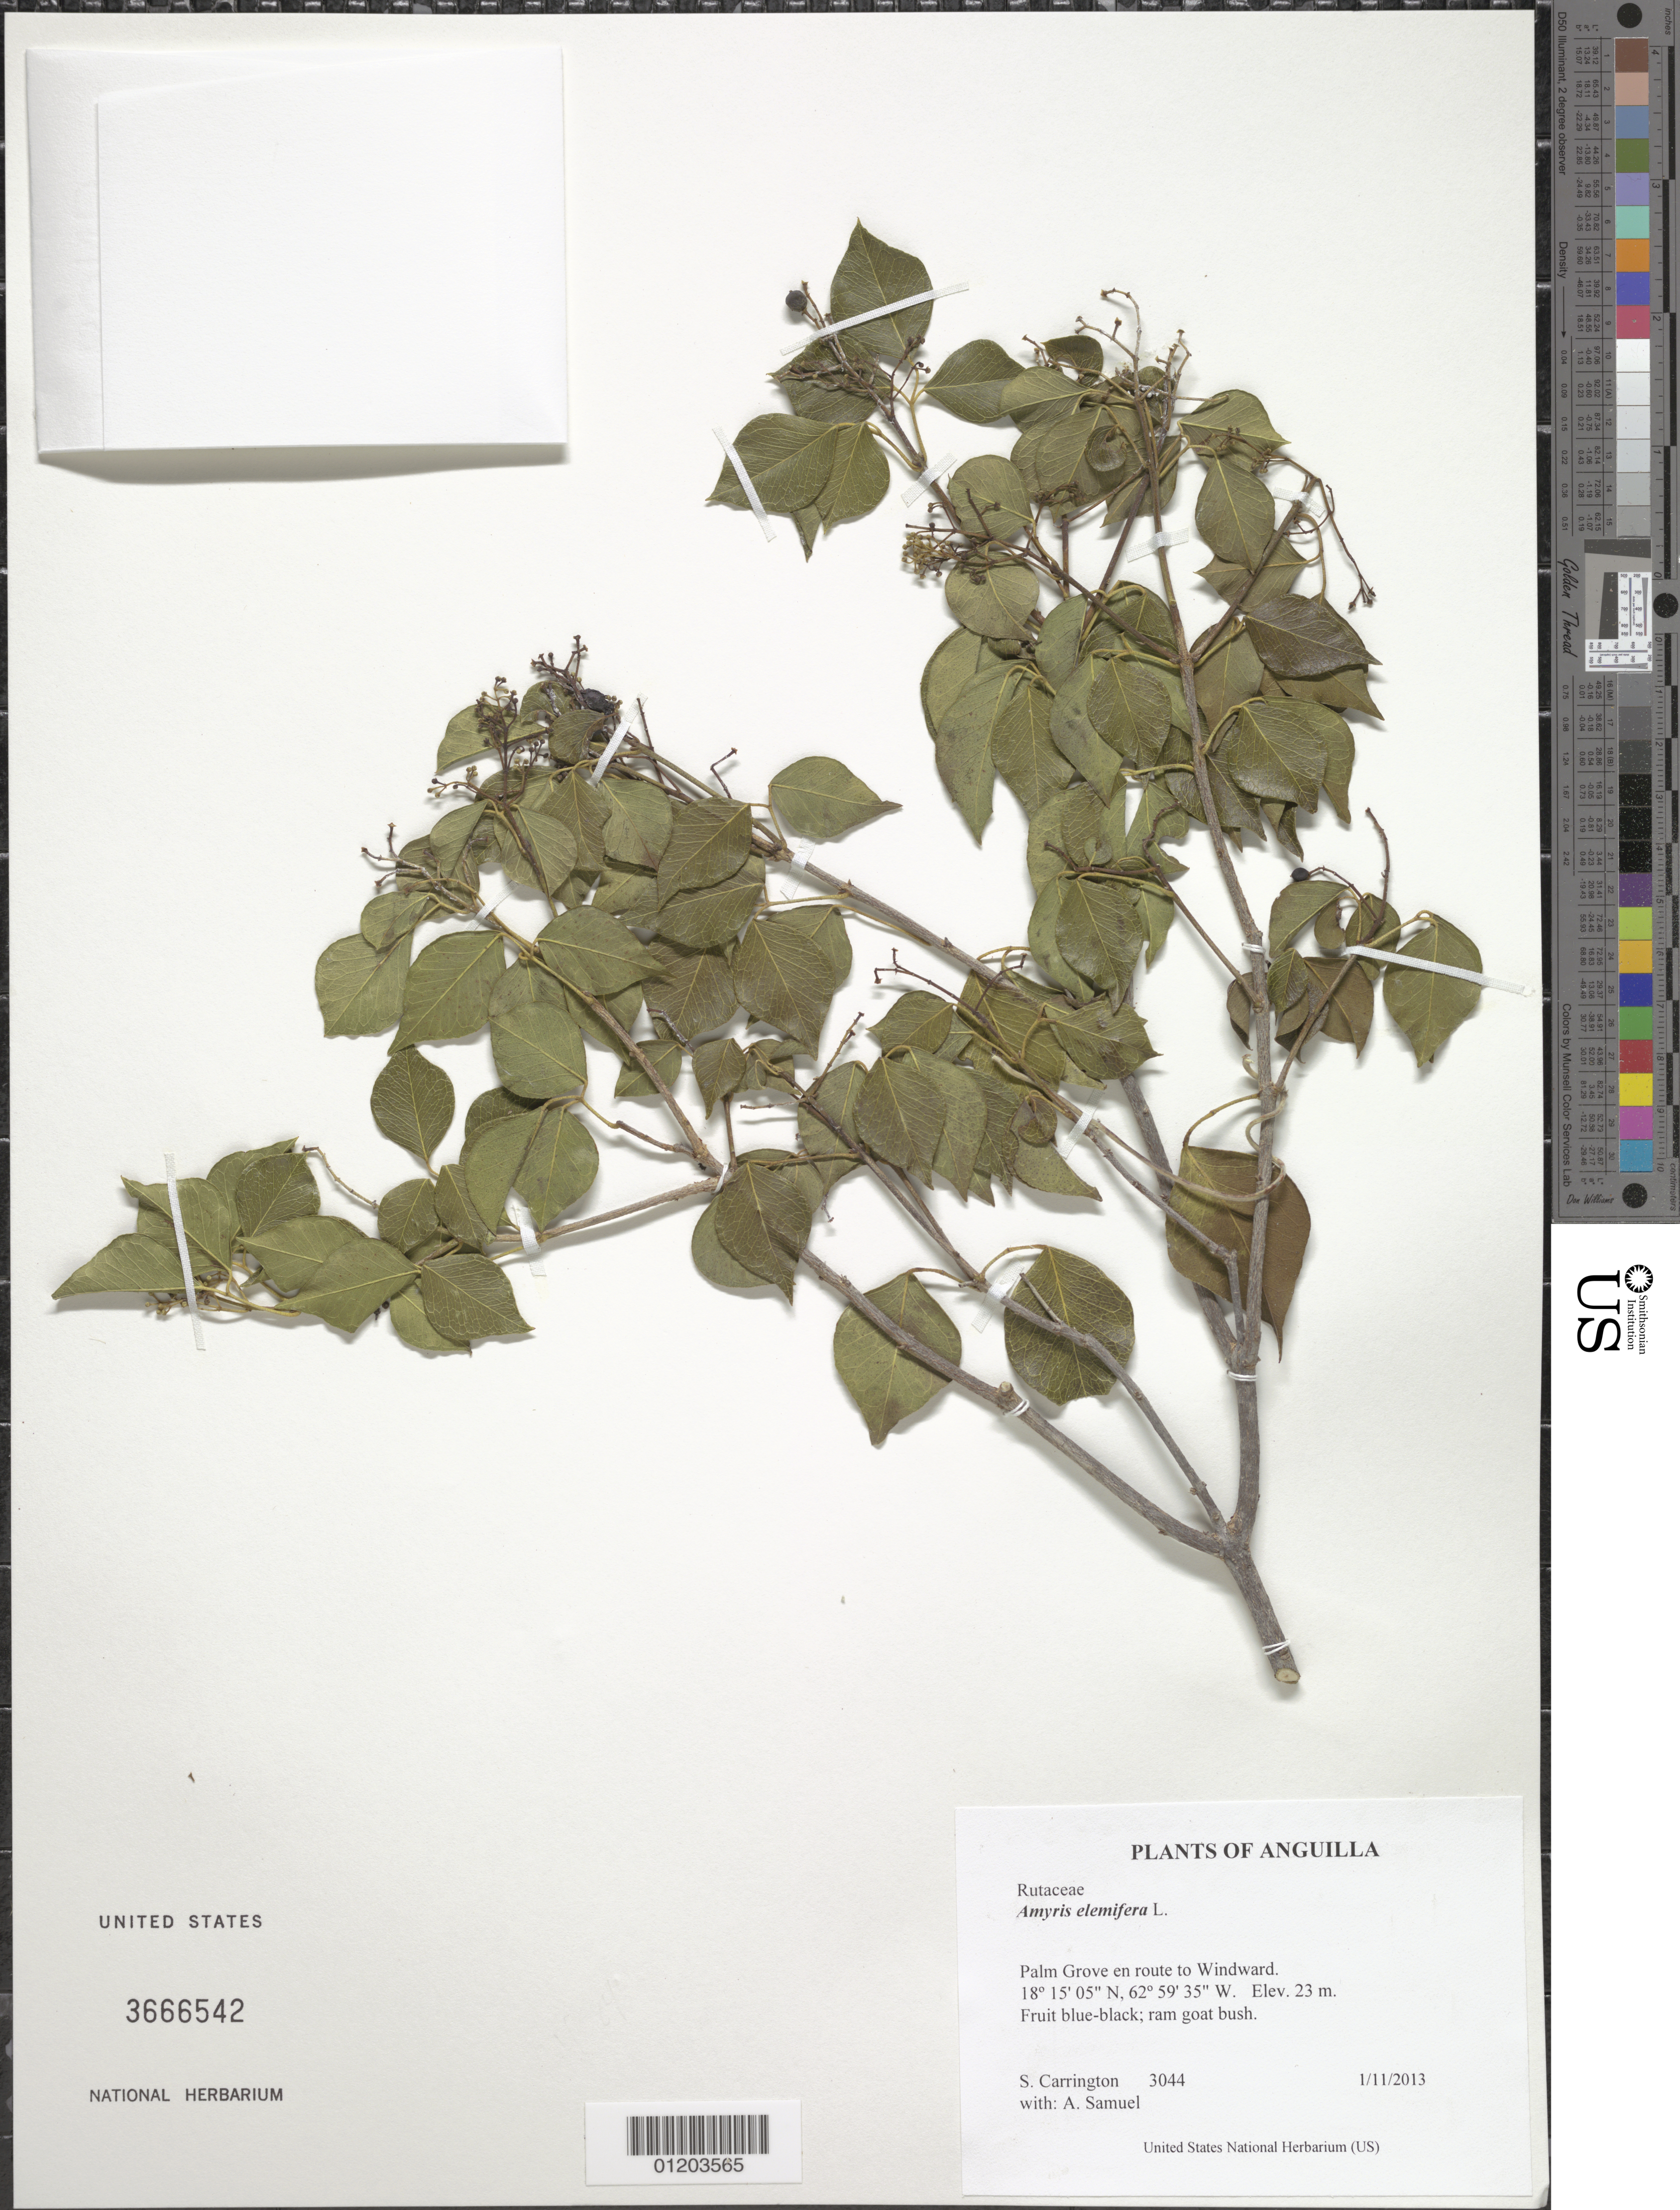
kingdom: Plantae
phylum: Tracheophyta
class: Magnoliopsida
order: Sapindales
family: Rutaceae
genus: Amyris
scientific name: Amyris elemifera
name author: L.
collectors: C. M. S. Carrington & A. Samuel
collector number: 3044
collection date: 2013-01-11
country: Anguilla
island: Anguilla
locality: Palm Grove en route to Windward.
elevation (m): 23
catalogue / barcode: US 3666542